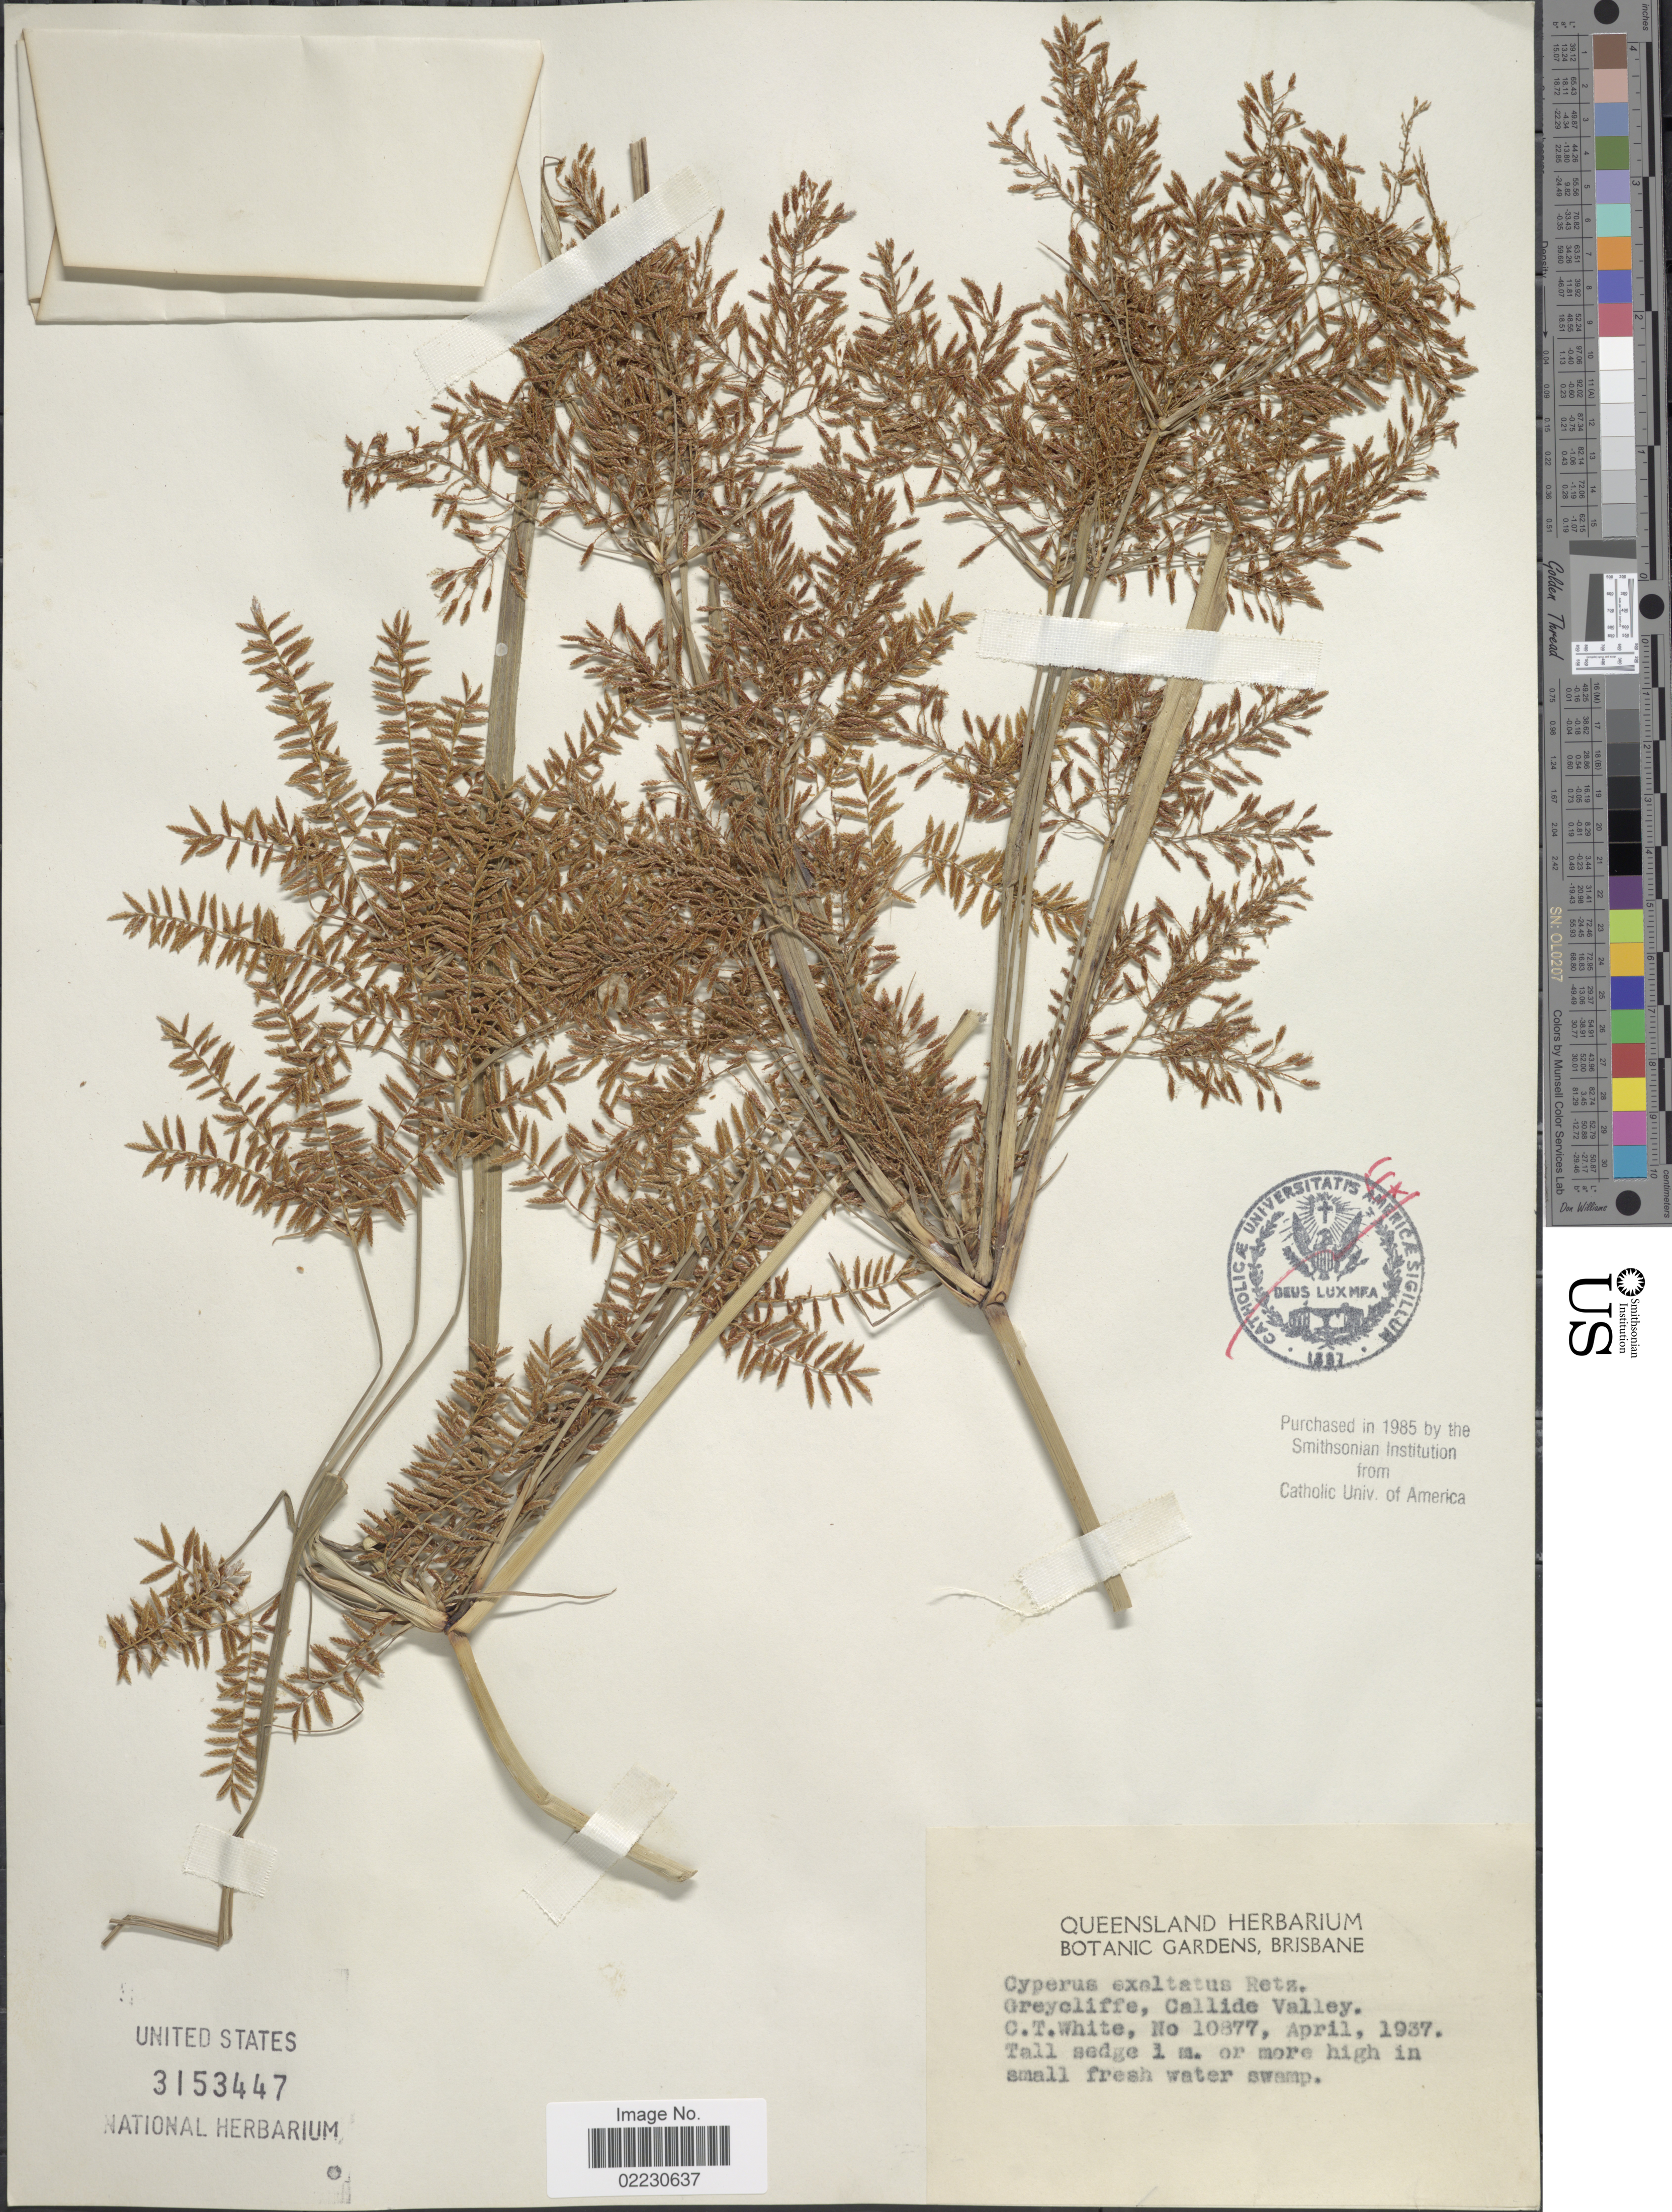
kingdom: Plantae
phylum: Tracheophyta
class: Liliopsida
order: Poales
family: Cyperaceae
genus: Cyperus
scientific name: Cyperus exaltatus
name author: Retz.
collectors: C. T. White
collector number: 10877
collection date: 1937-04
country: Australia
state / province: Queensland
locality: Greycliffe, Callide Valley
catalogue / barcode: US 3153447